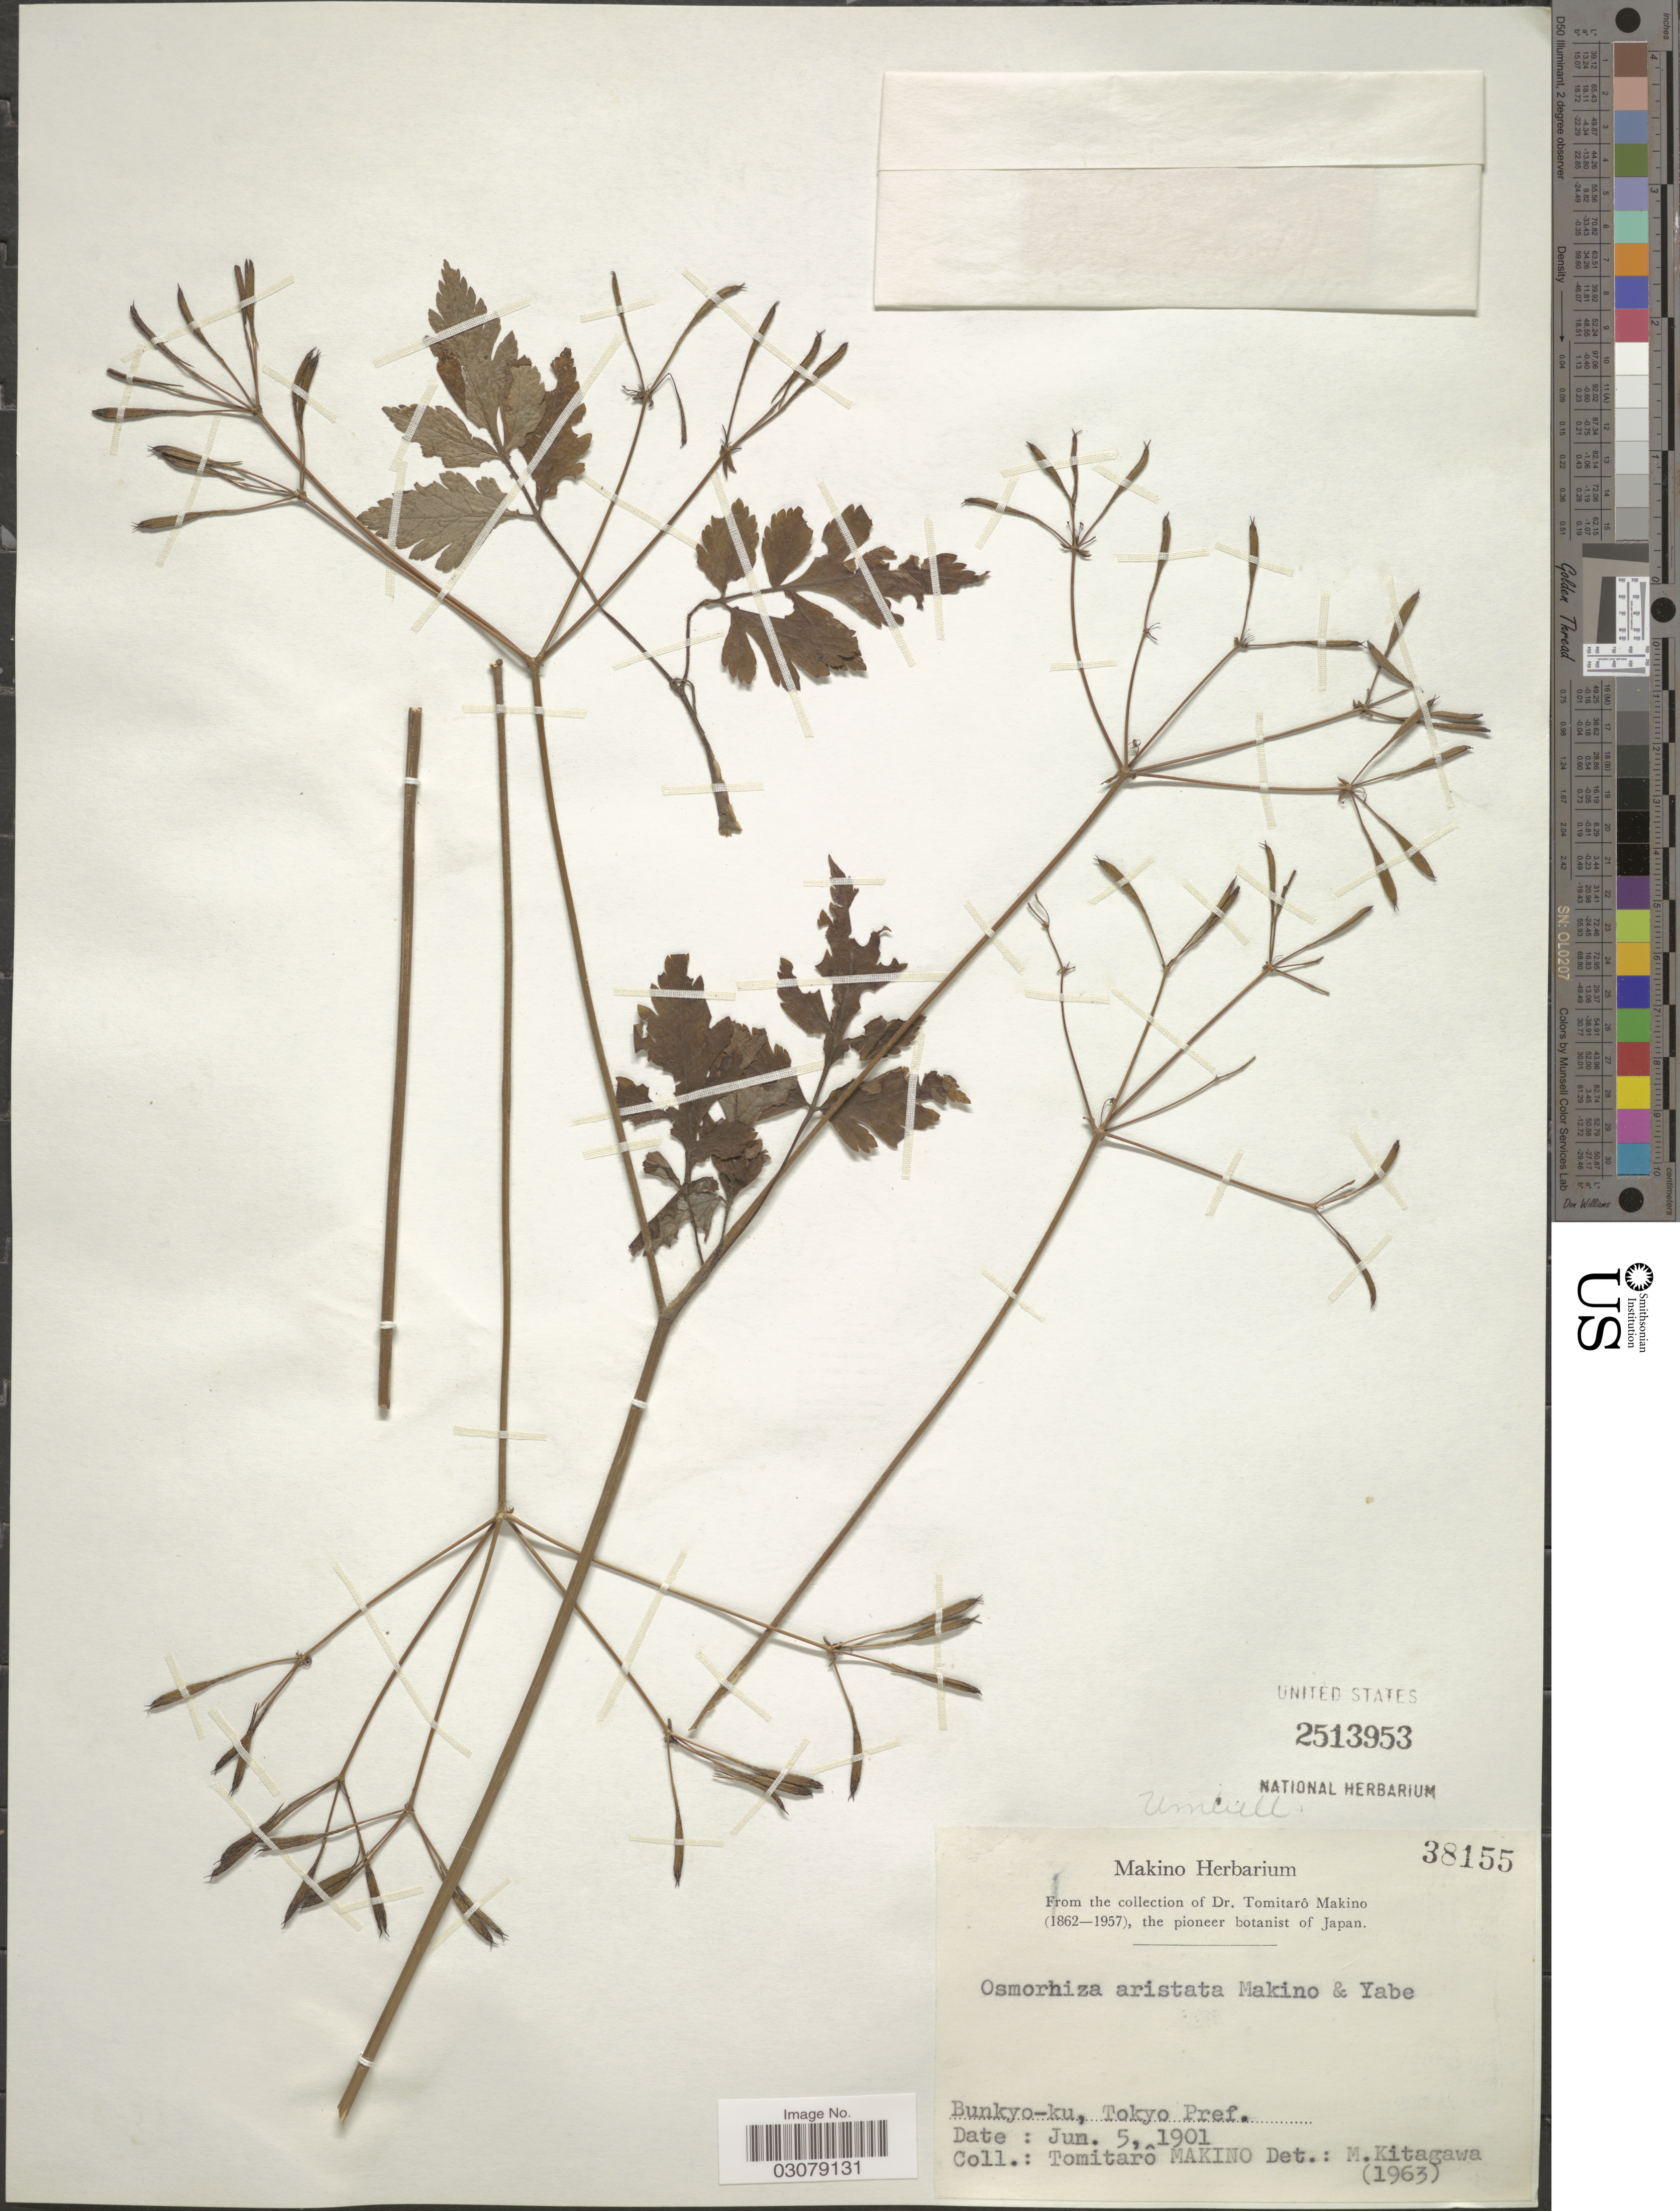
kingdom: Plantae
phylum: Tracheophyta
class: Magnoliopsida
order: Apiales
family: Apiaceae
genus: Osmorhiza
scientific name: Osmorhiza aristata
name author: (Thunb.) Rydb.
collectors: T. Makino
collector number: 38155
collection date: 1901-06-05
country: Japan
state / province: Tokyo, Federal City of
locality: Bunkyo-ku, Tokyo Pref.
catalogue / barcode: US 2513953